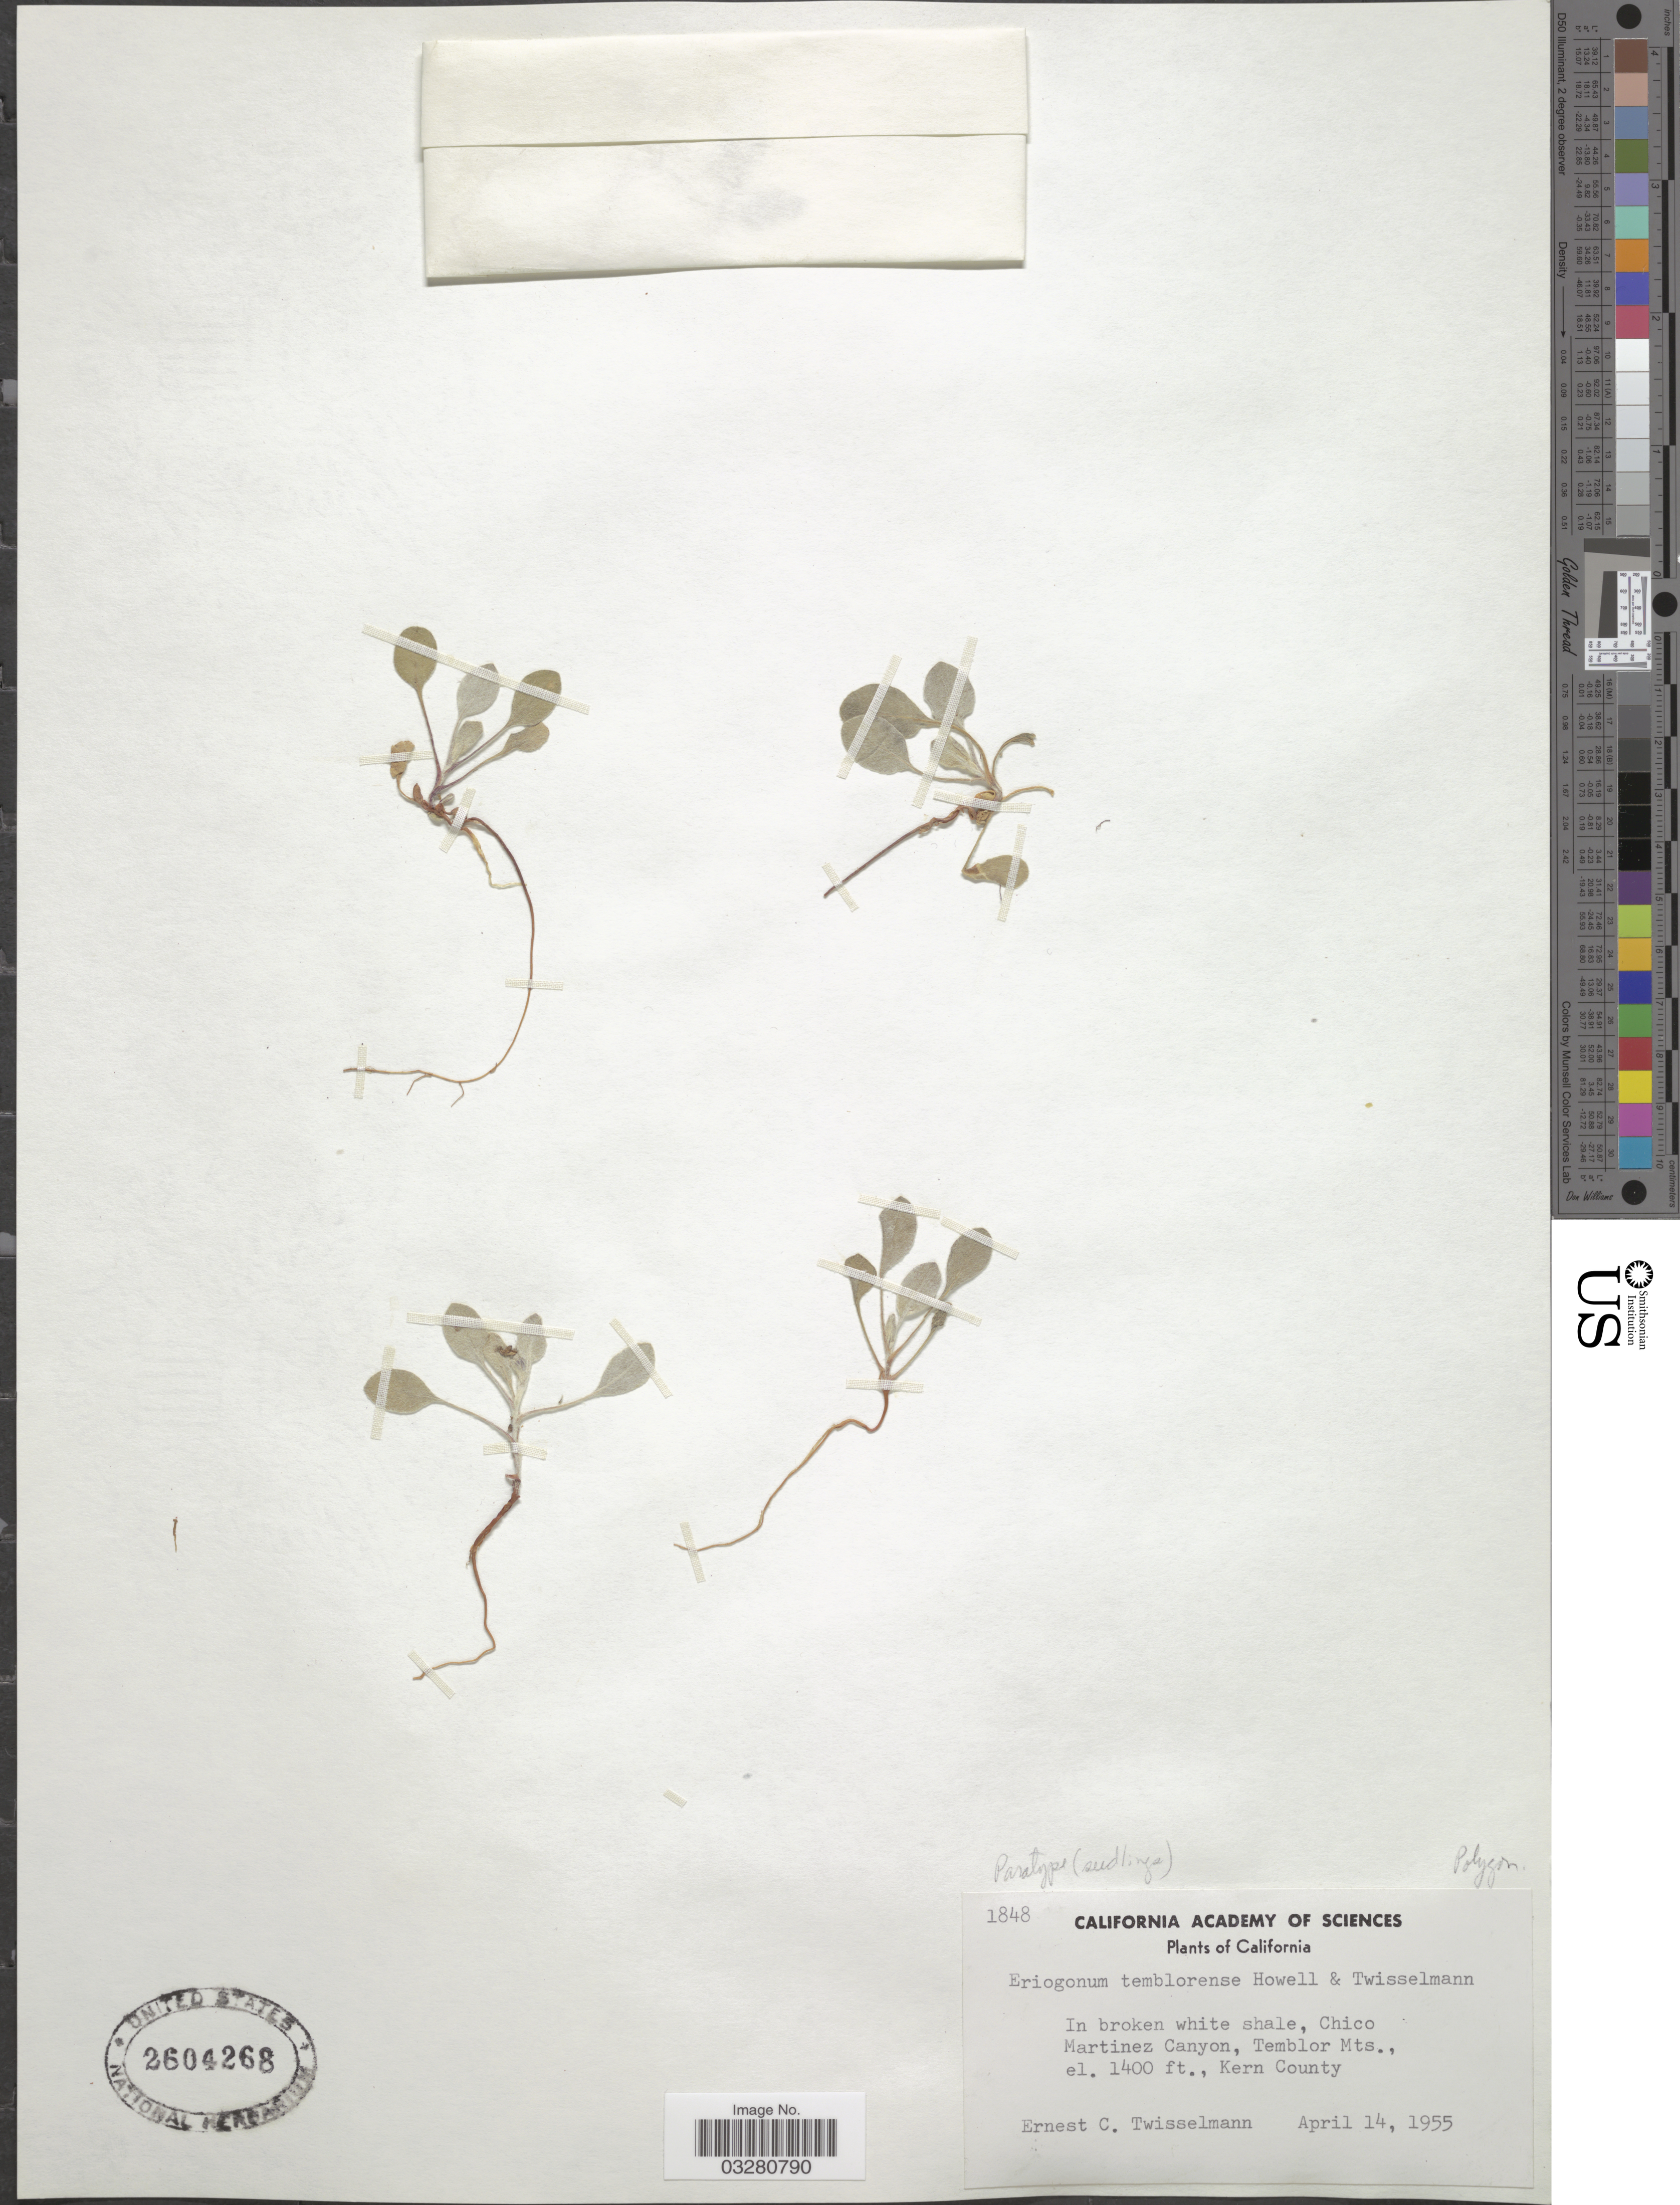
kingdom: Plantae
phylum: Tracheophyta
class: Magnoliopsida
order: Caryophyllales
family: Polygonaceae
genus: Eriogonum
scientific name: Eriogonum temblorense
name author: J.T. Howell & Twisselmann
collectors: E. Twisselmann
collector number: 1848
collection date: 1955-04-14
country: United States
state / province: California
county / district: Kern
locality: Chico Martinez Canyon, Temblor Mts., Kern County.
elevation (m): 427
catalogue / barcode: US 2604268